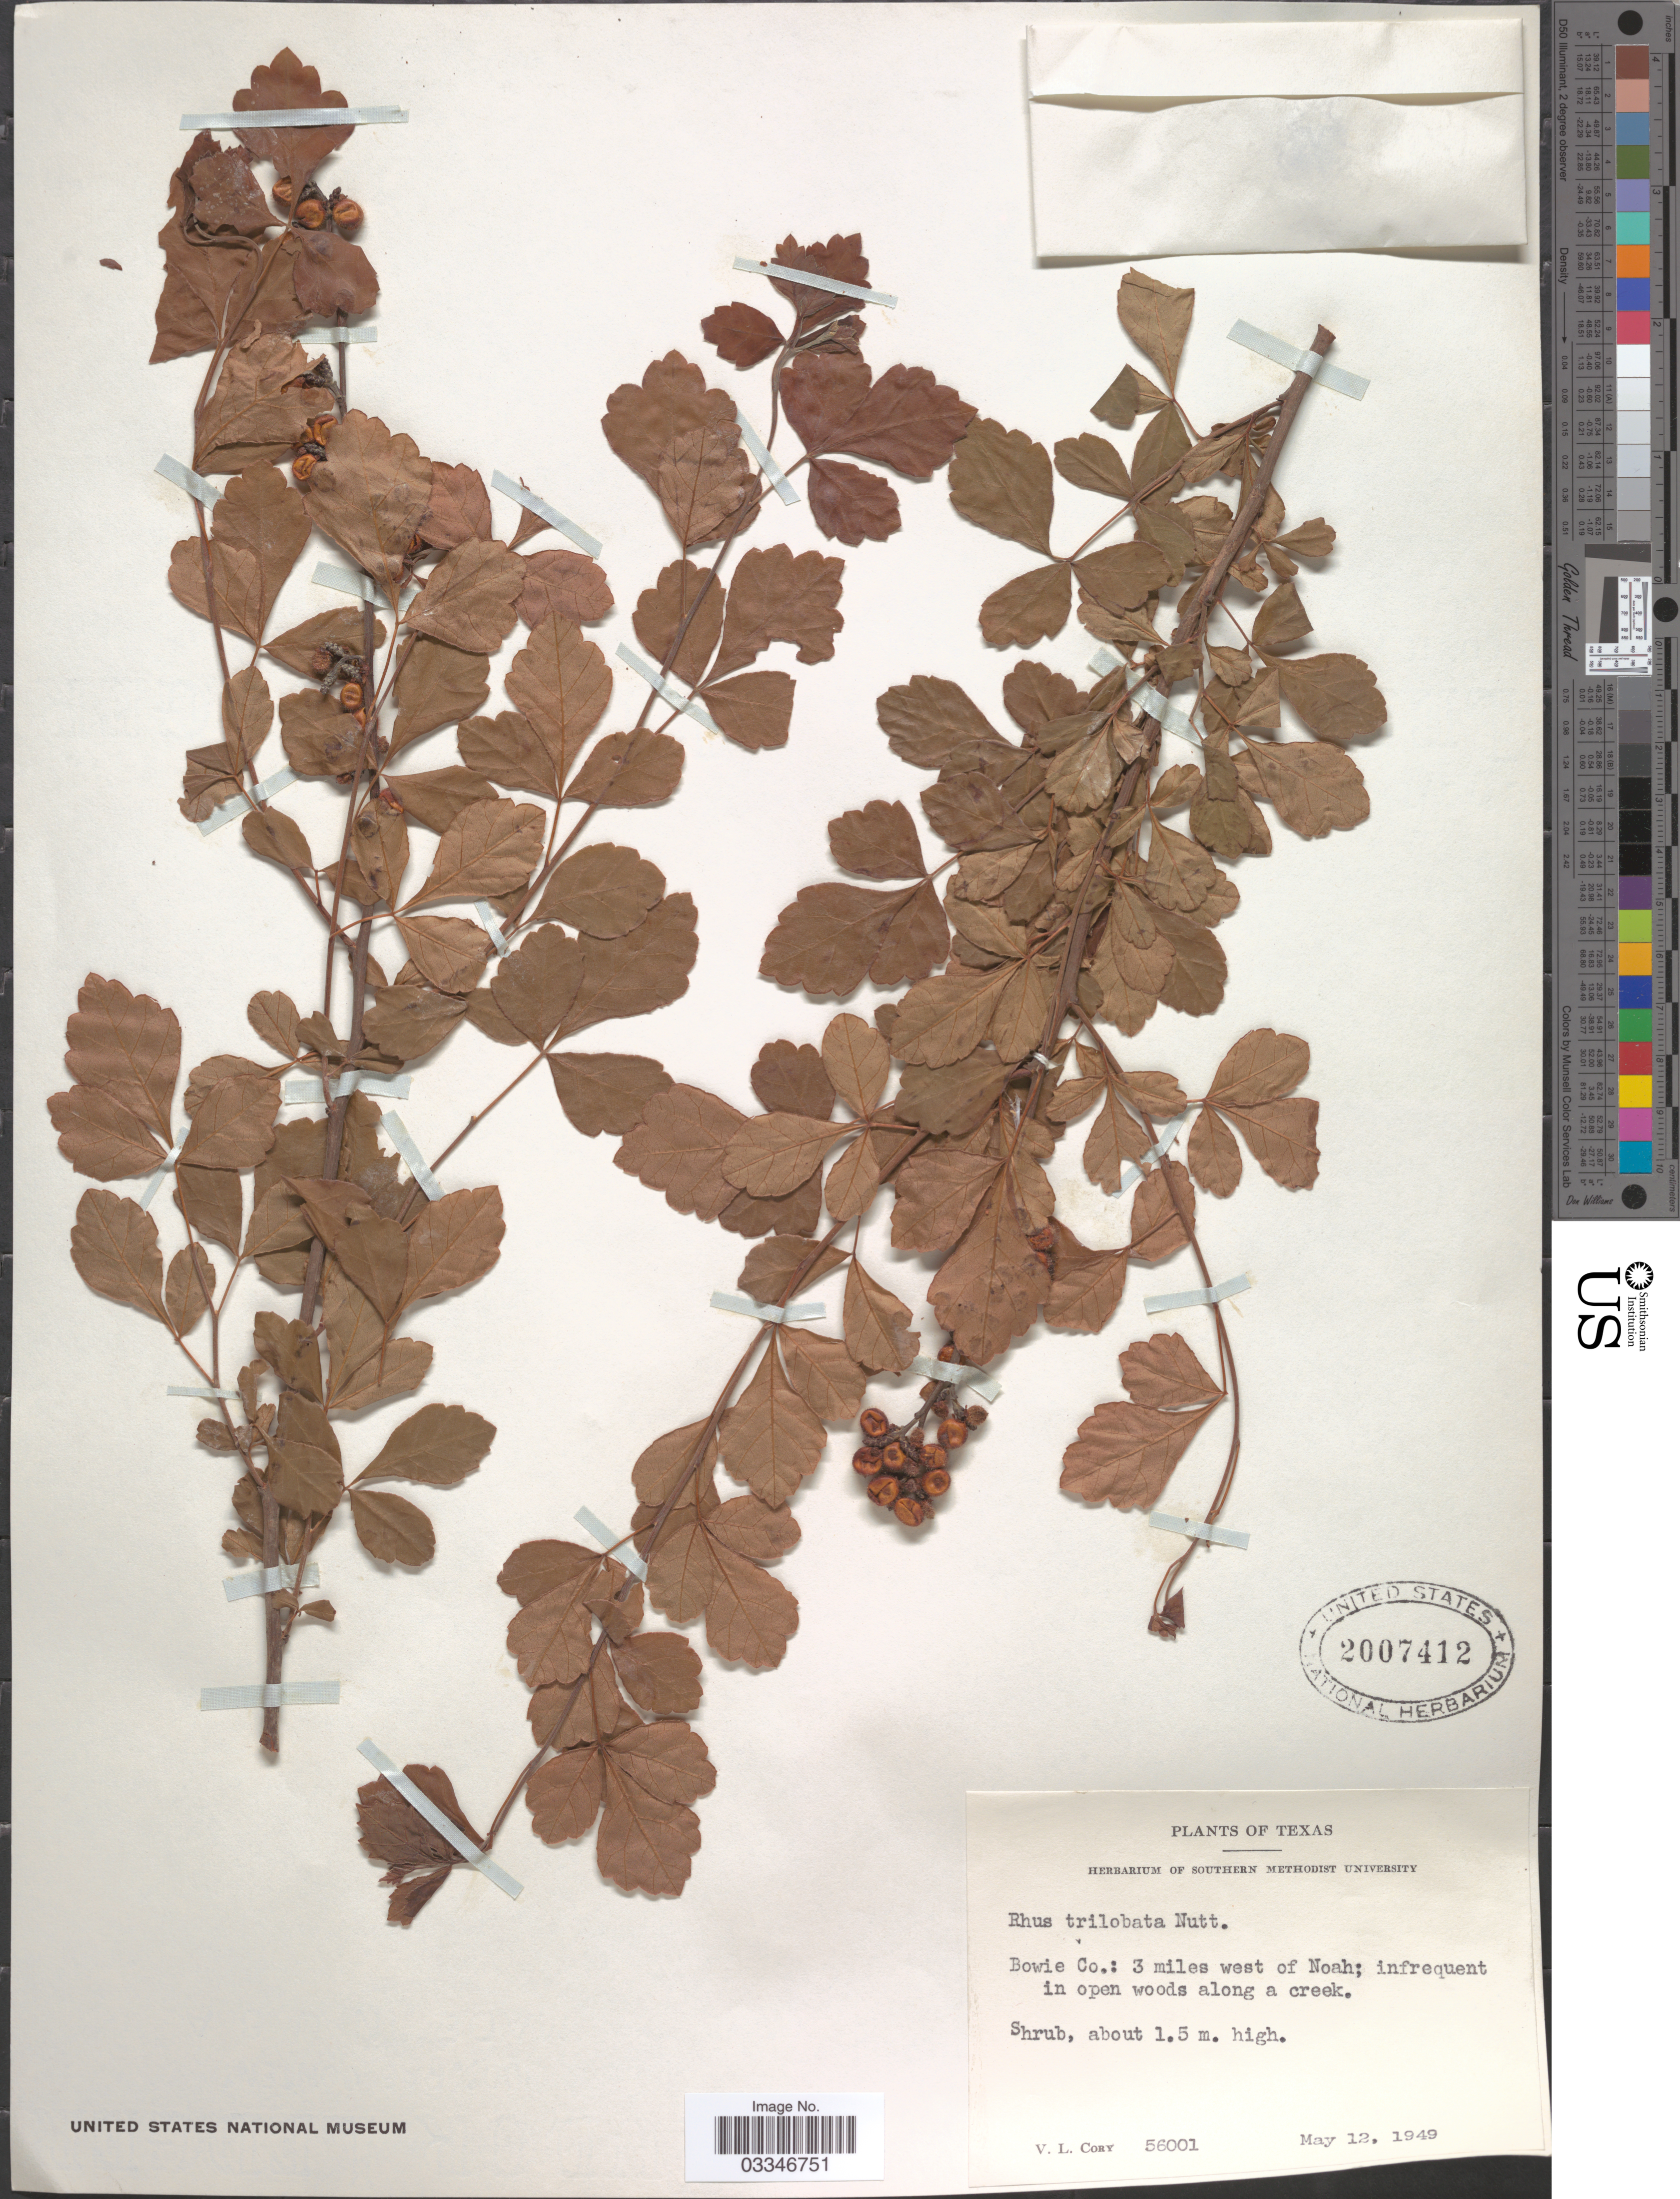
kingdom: Plantae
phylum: Tracheophyta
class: Magnoliopsida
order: Sapindales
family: Anacardiaceae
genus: Rhus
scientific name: Rhus trilobata var. typica Munz & Sloane ined.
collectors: V. Cory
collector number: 56001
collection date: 1949-05-12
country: United States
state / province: Texas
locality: Bowie Co.: 3 miles west of Noah; infrequent in open woods along a creek.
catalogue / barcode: US 2007412